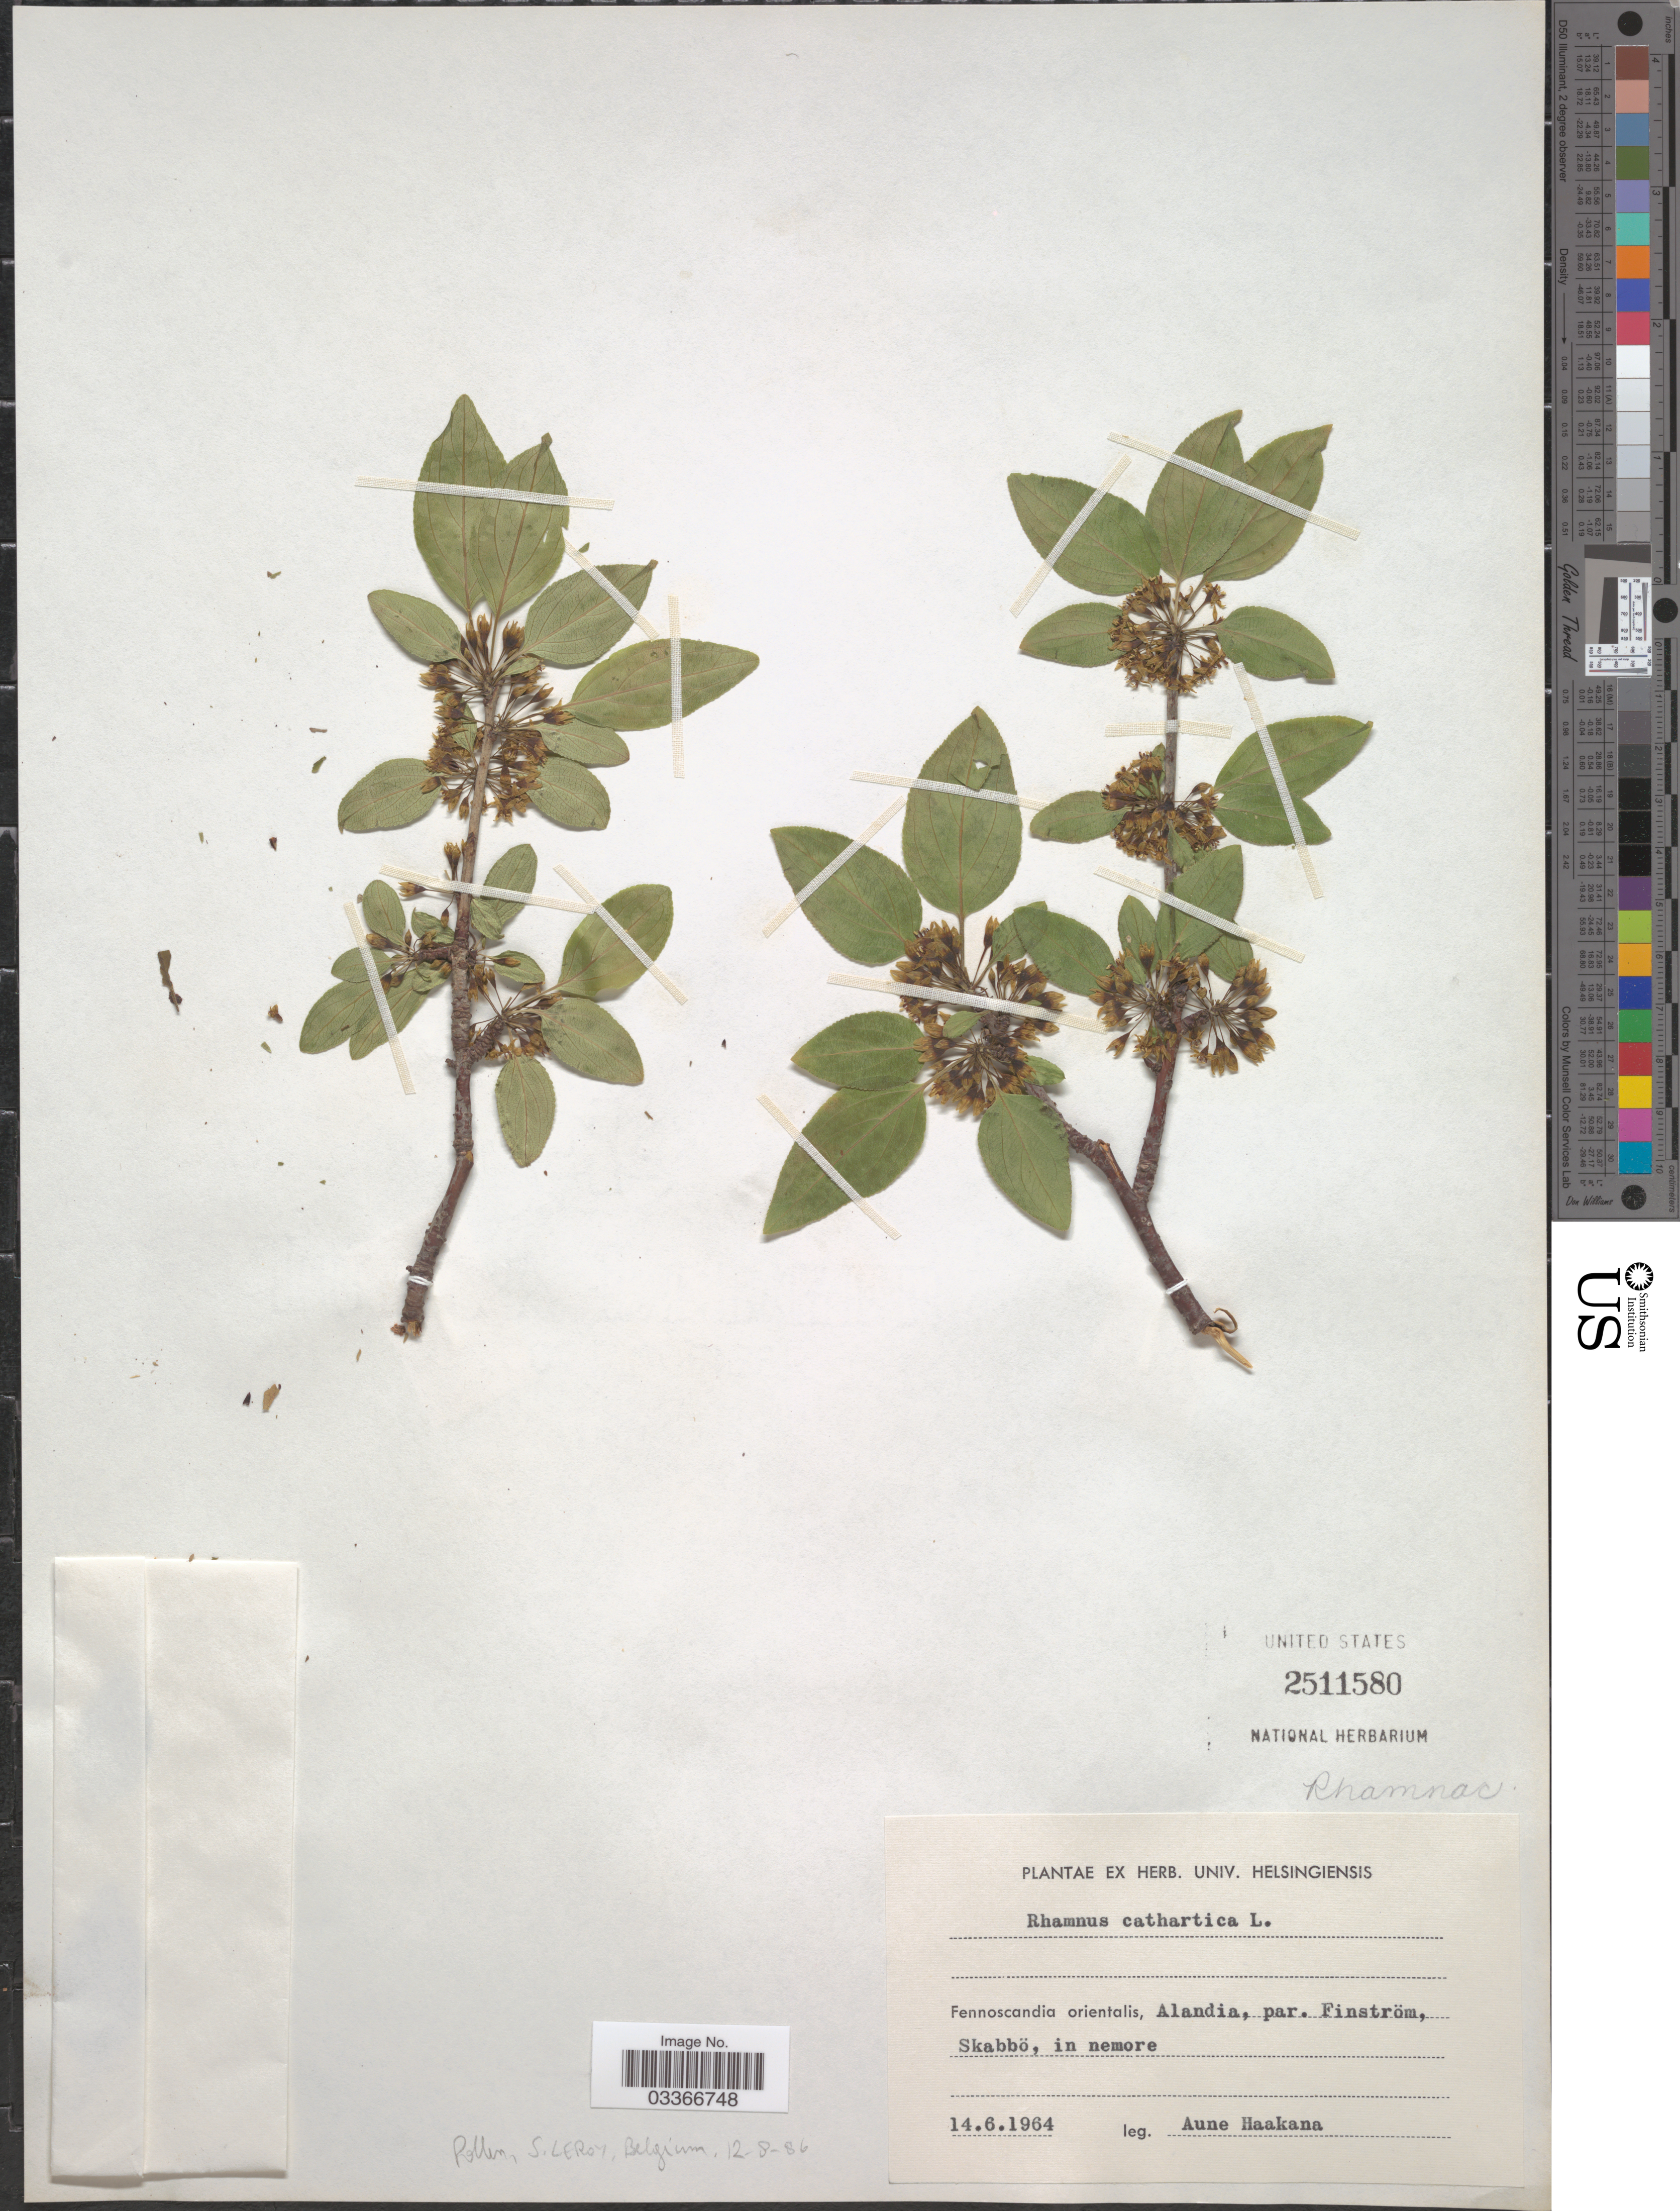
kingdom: Plantae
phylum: Tracheophyta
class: Magnoliopsida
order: Rosales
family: Rhamnaceae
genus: Rhamnus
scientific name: Rhamnus cathartica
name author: L.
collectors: A. Haakana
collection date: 1964-06-14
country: Finland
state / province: Ahvenanmaa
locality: Fennoscandia orientalis, Alandia, par. Finström, Skabbö, in nemore.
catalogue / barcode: US 2511580